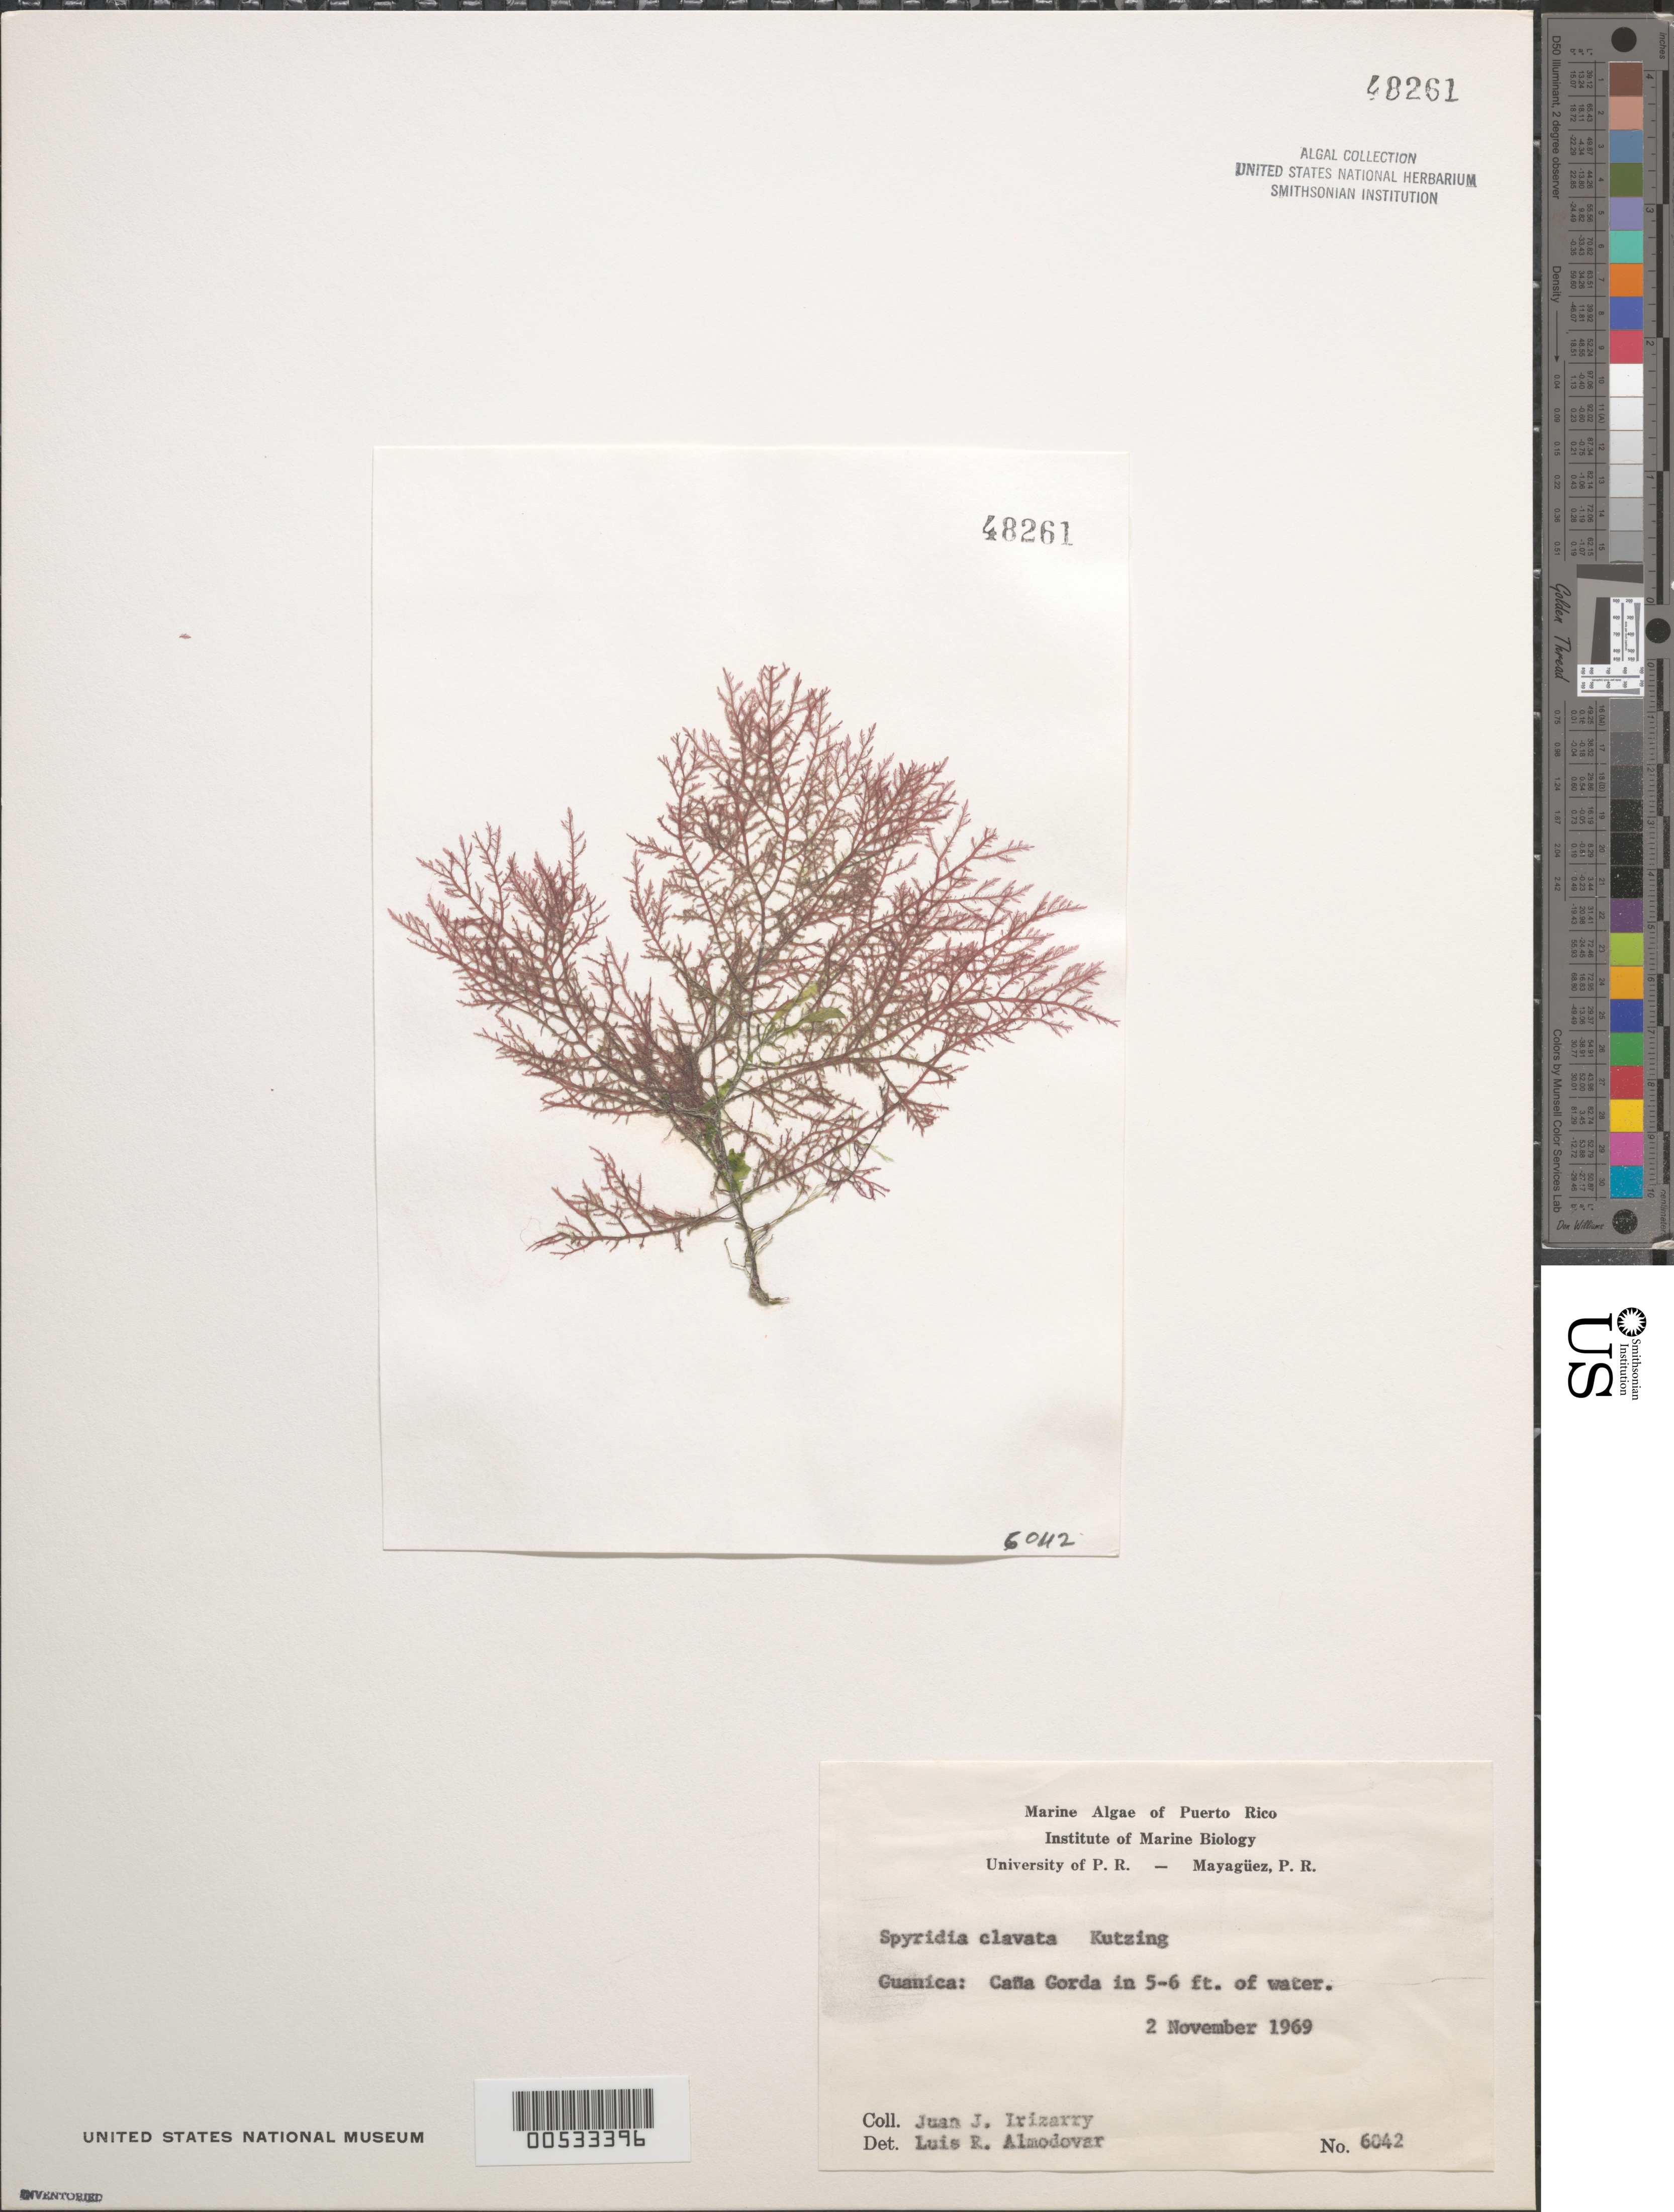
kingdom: Plantae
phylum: Rhodophyta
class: Florideophyceae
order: Ceramiales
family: Spyridiaceae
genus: Spyridia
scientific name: Spyridia clavata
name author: Kütz.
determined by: Almodovar, L. R.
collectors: J. Irizarry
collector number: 6042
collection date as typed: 02 Nov 1969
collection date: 1969-11-02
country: Puerto Rico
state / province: Guanica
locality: Cana gorda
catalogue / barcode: US 48261